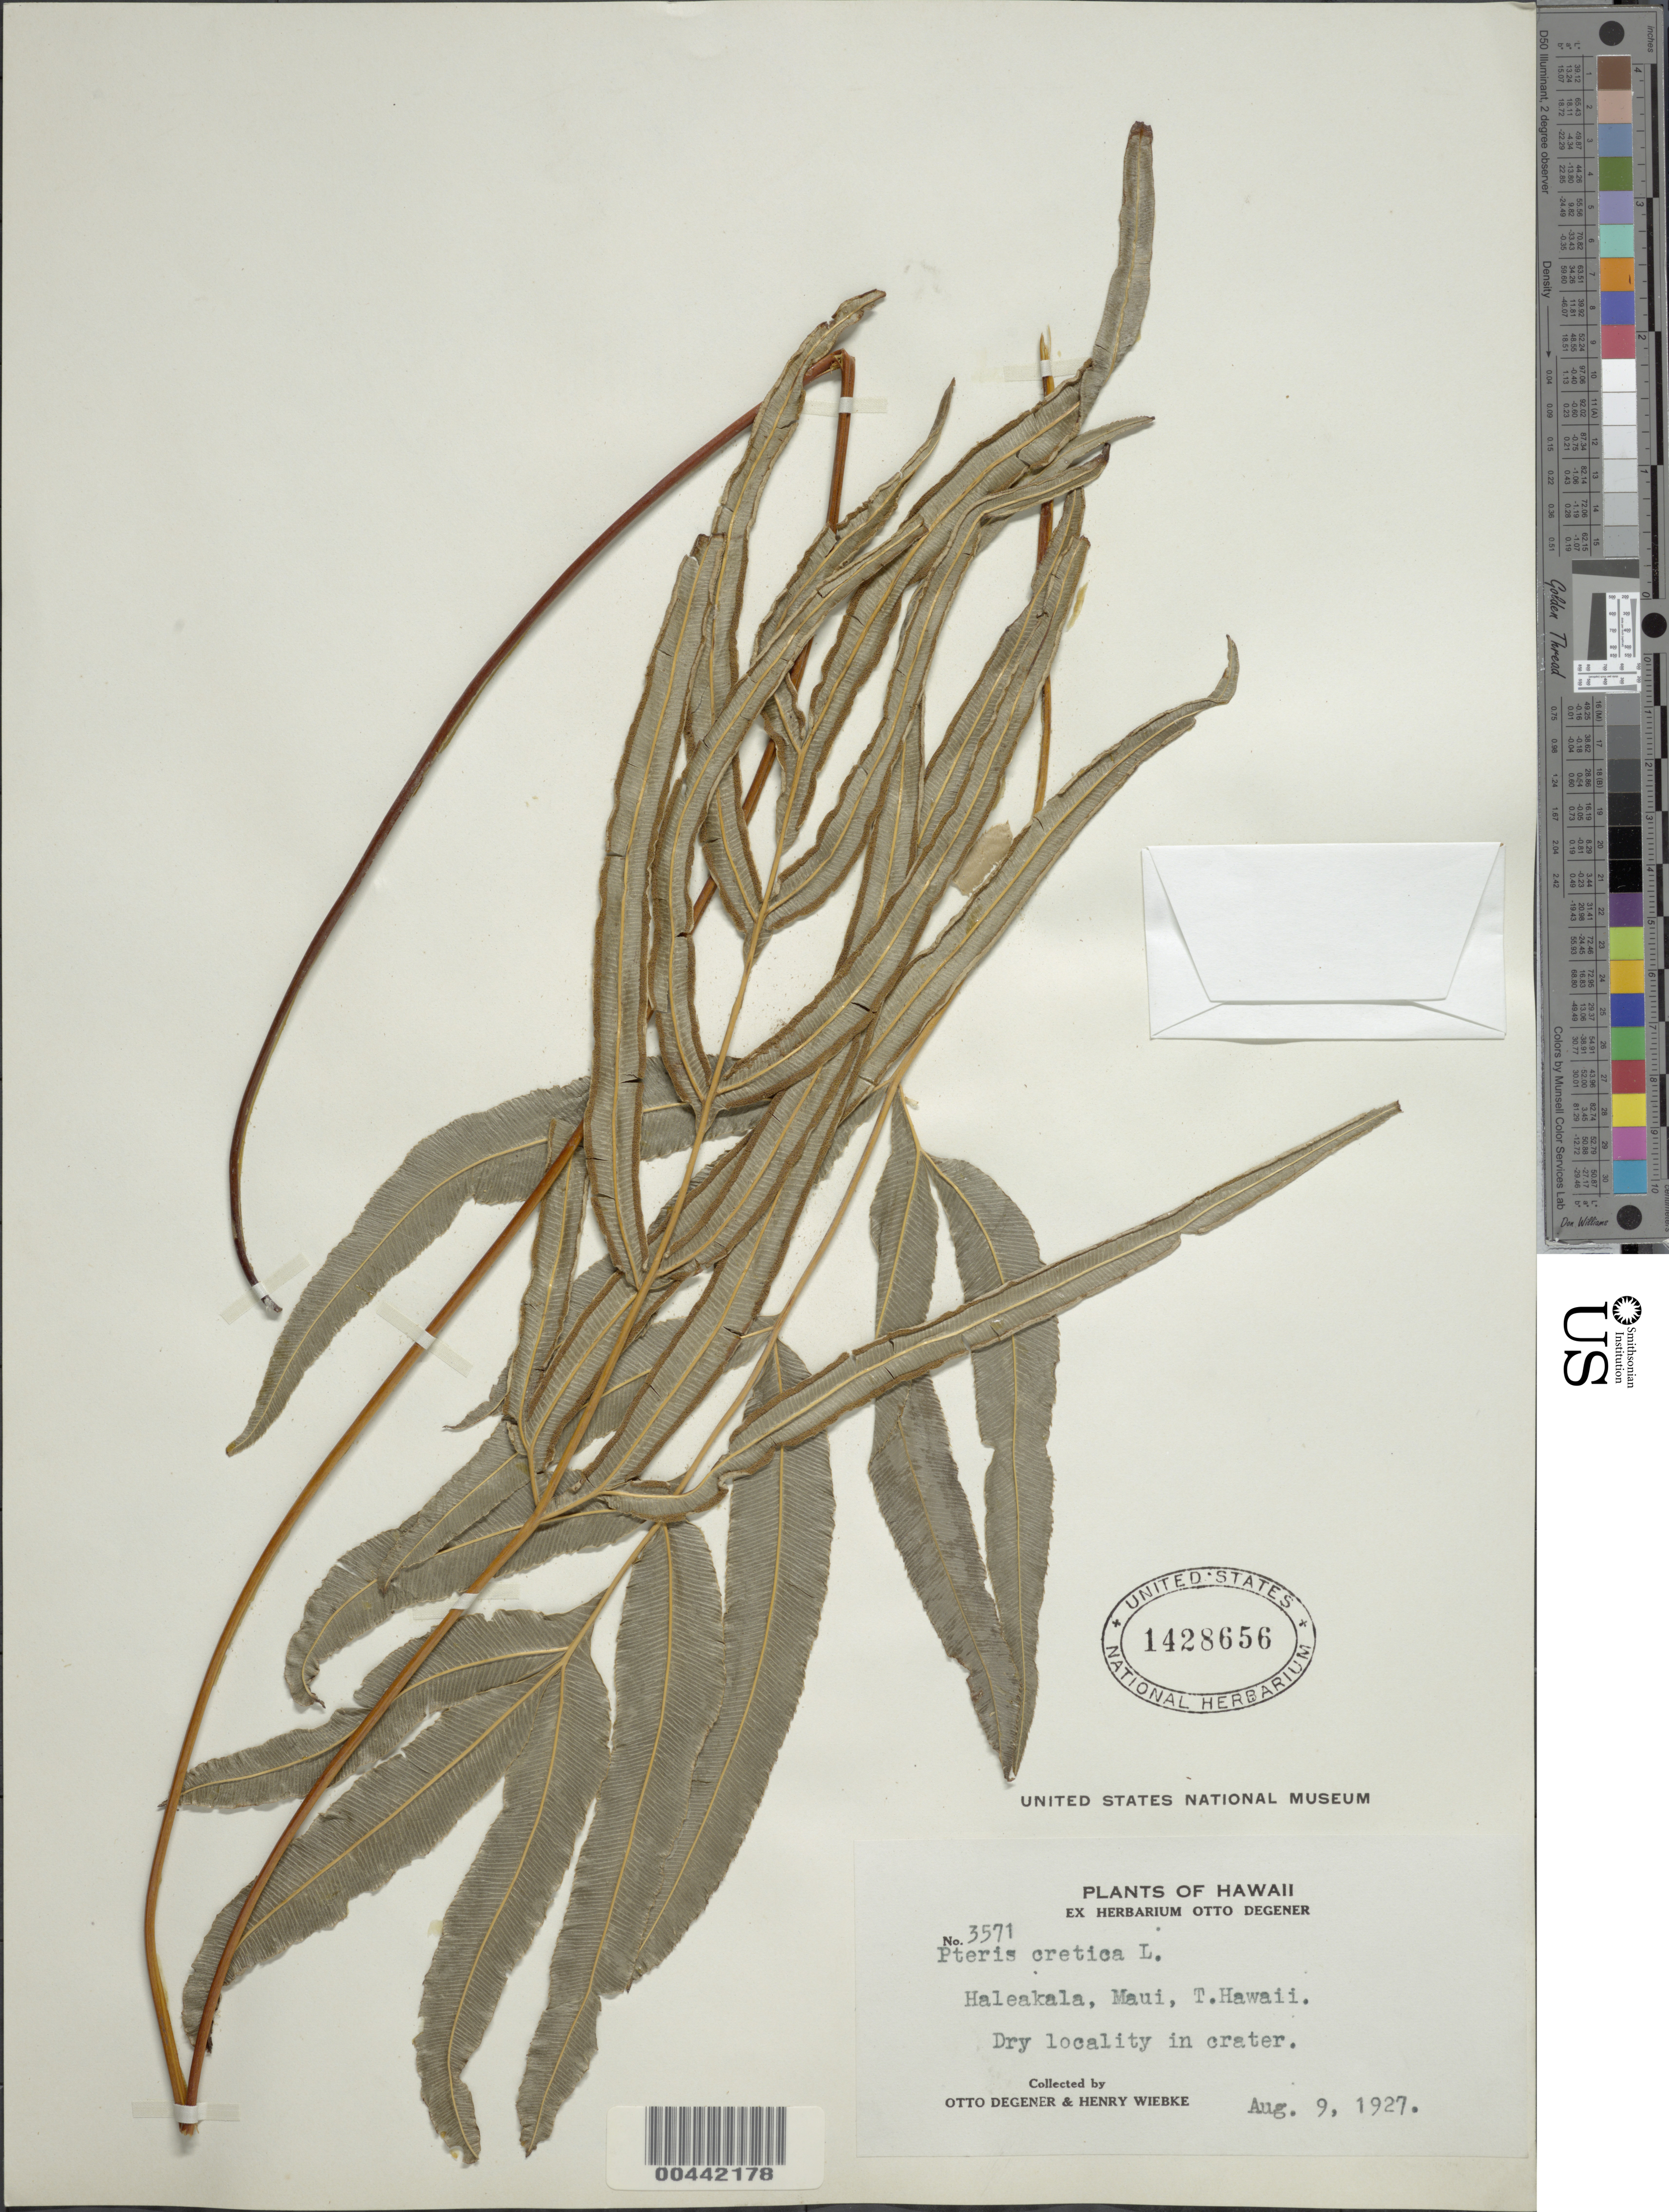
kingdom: Plantae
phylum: Tracheophyta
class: Polypodiopsida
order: Polypodiales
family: Pteridaceae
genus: Pteris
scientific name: Pteris cretica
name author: L.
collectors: O. Degener & H. Wiebke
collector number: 3571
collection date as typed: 9 Aug 1927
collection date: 1927-08-09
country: United States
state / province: Hawaii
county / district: Maui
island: Maui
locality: Haleakala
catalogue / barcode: US 1428656